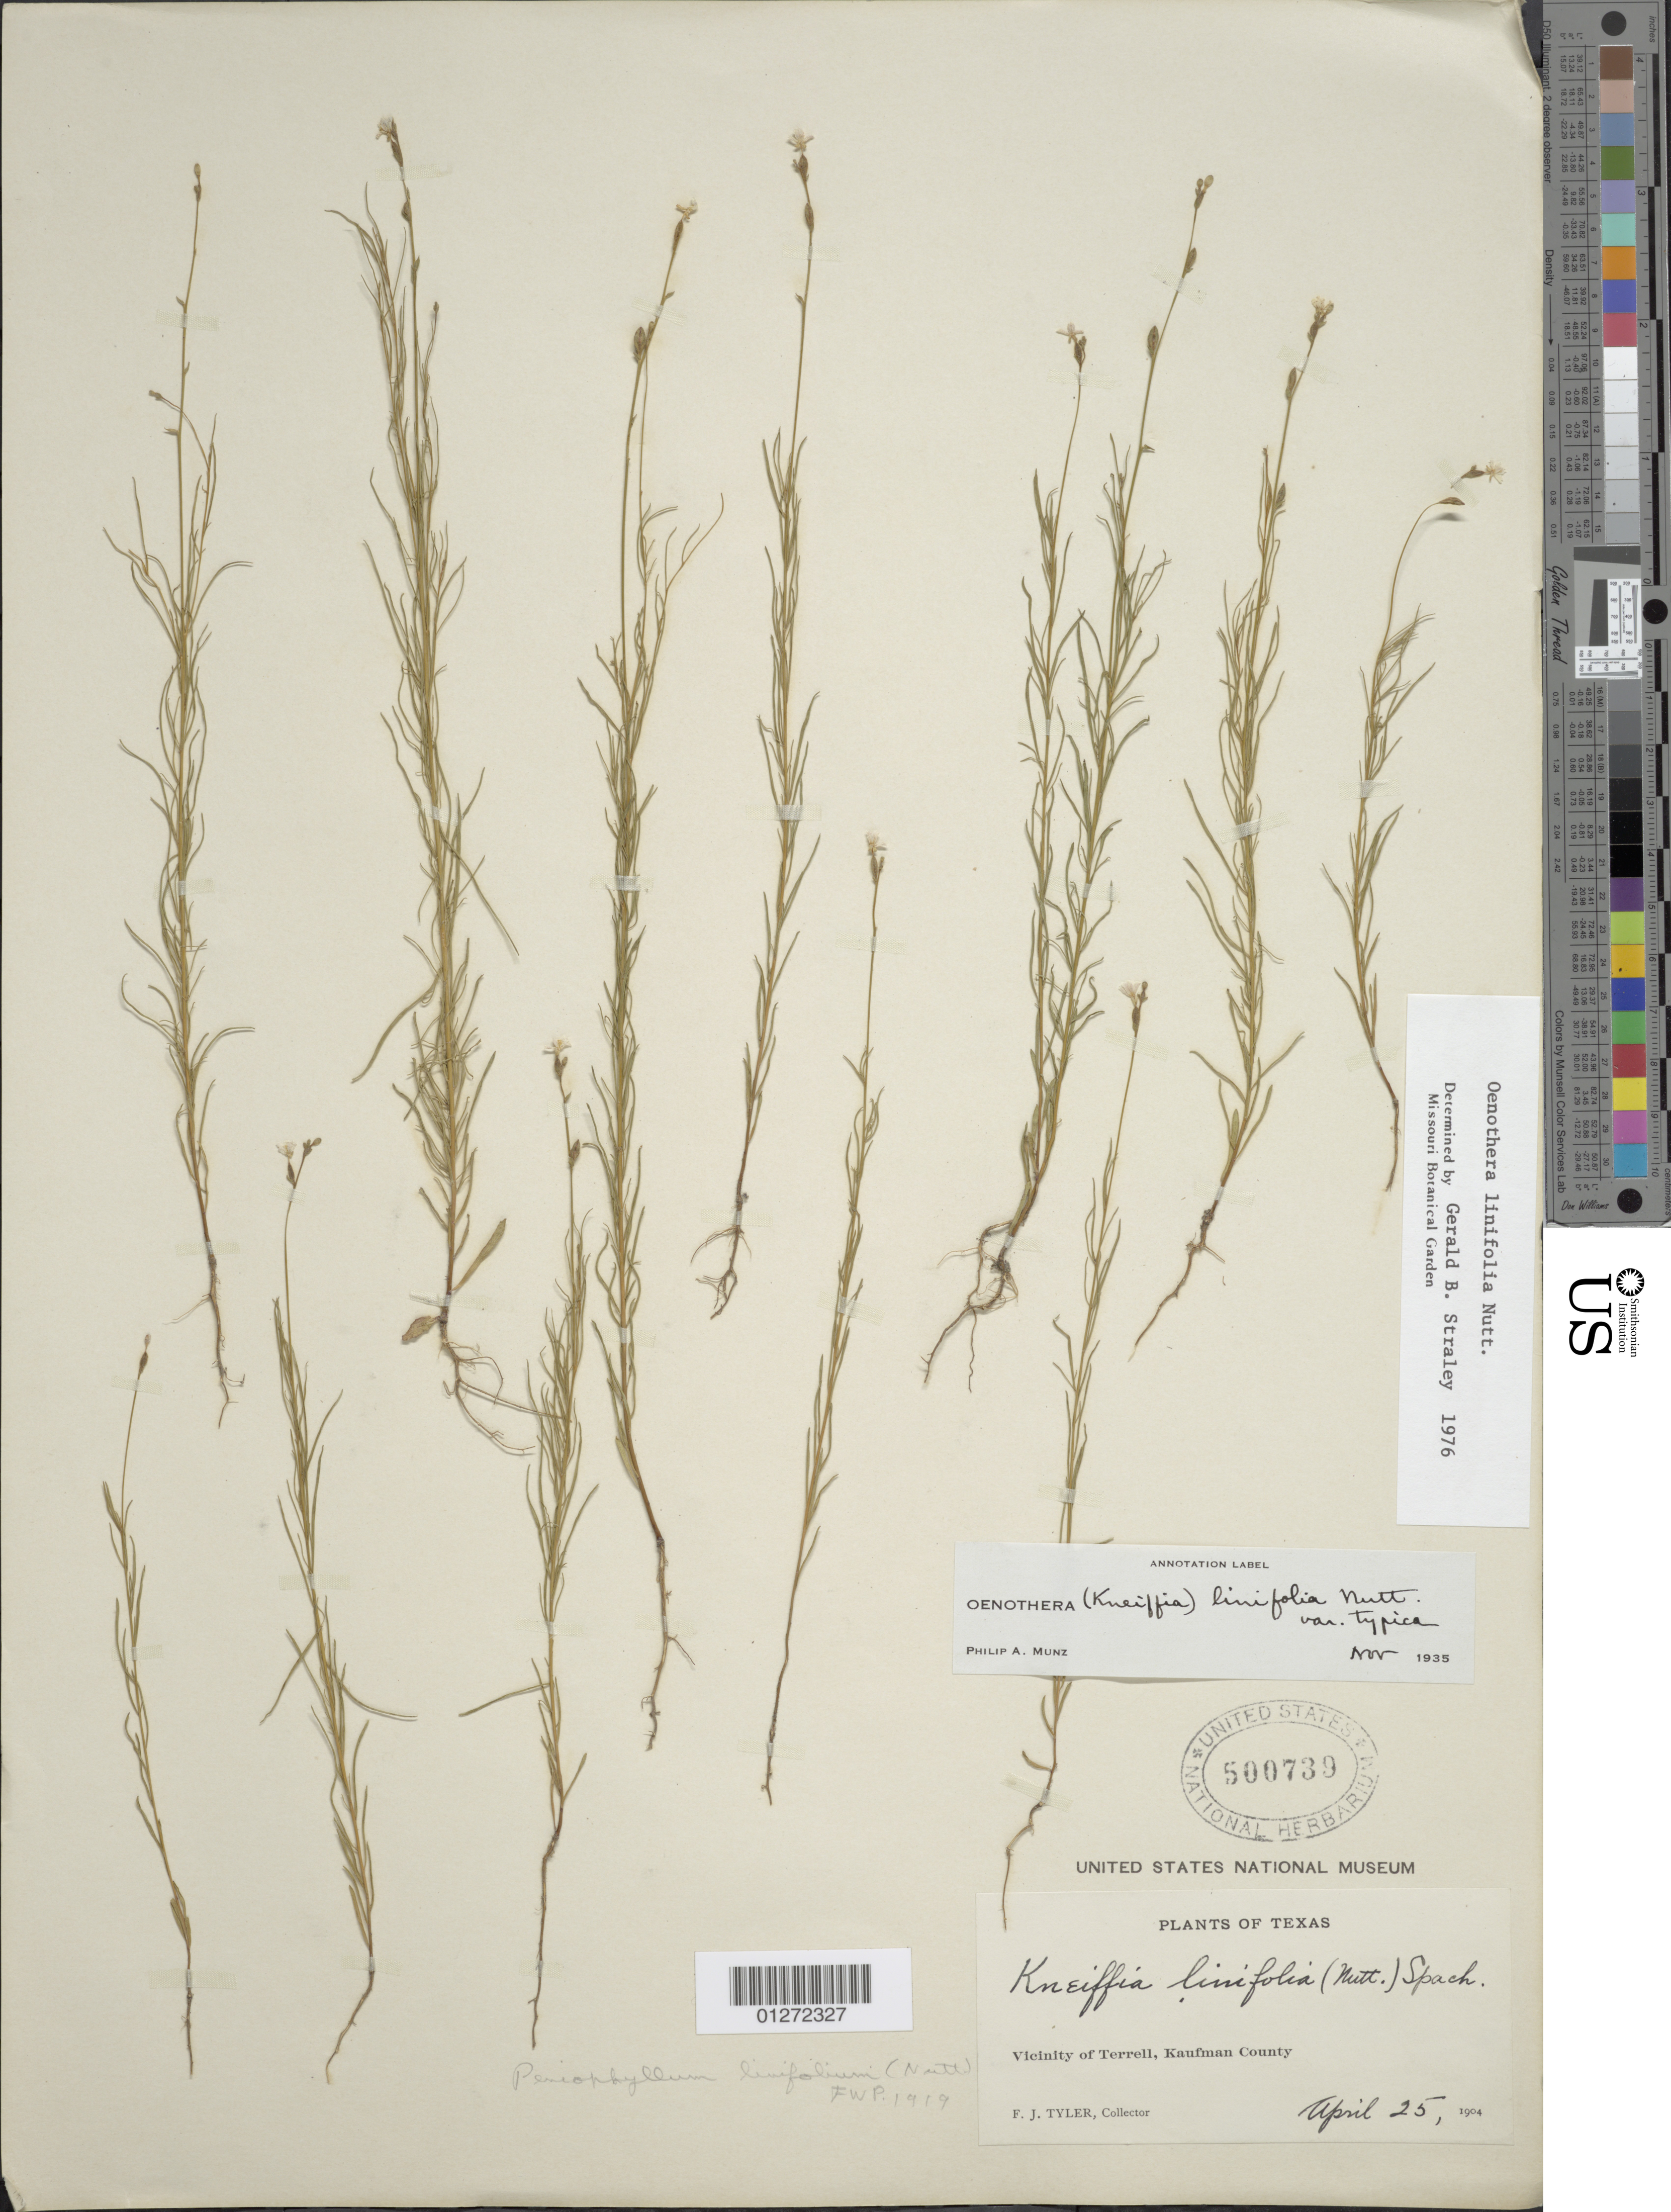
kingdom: Plantae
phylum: Tracheophyta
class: Magnoliopsida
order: Myrtales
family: Onagraceae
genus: Oenothera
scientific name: Oenothera linifolia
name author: Nutt.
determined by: Straley, G. B.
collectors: F. Tyler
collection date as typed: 25 Apr 1904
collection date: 1904-04-25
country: United States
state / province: Texas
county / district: Kaufman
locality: Vicinity of Terrell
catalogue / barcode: US 500730